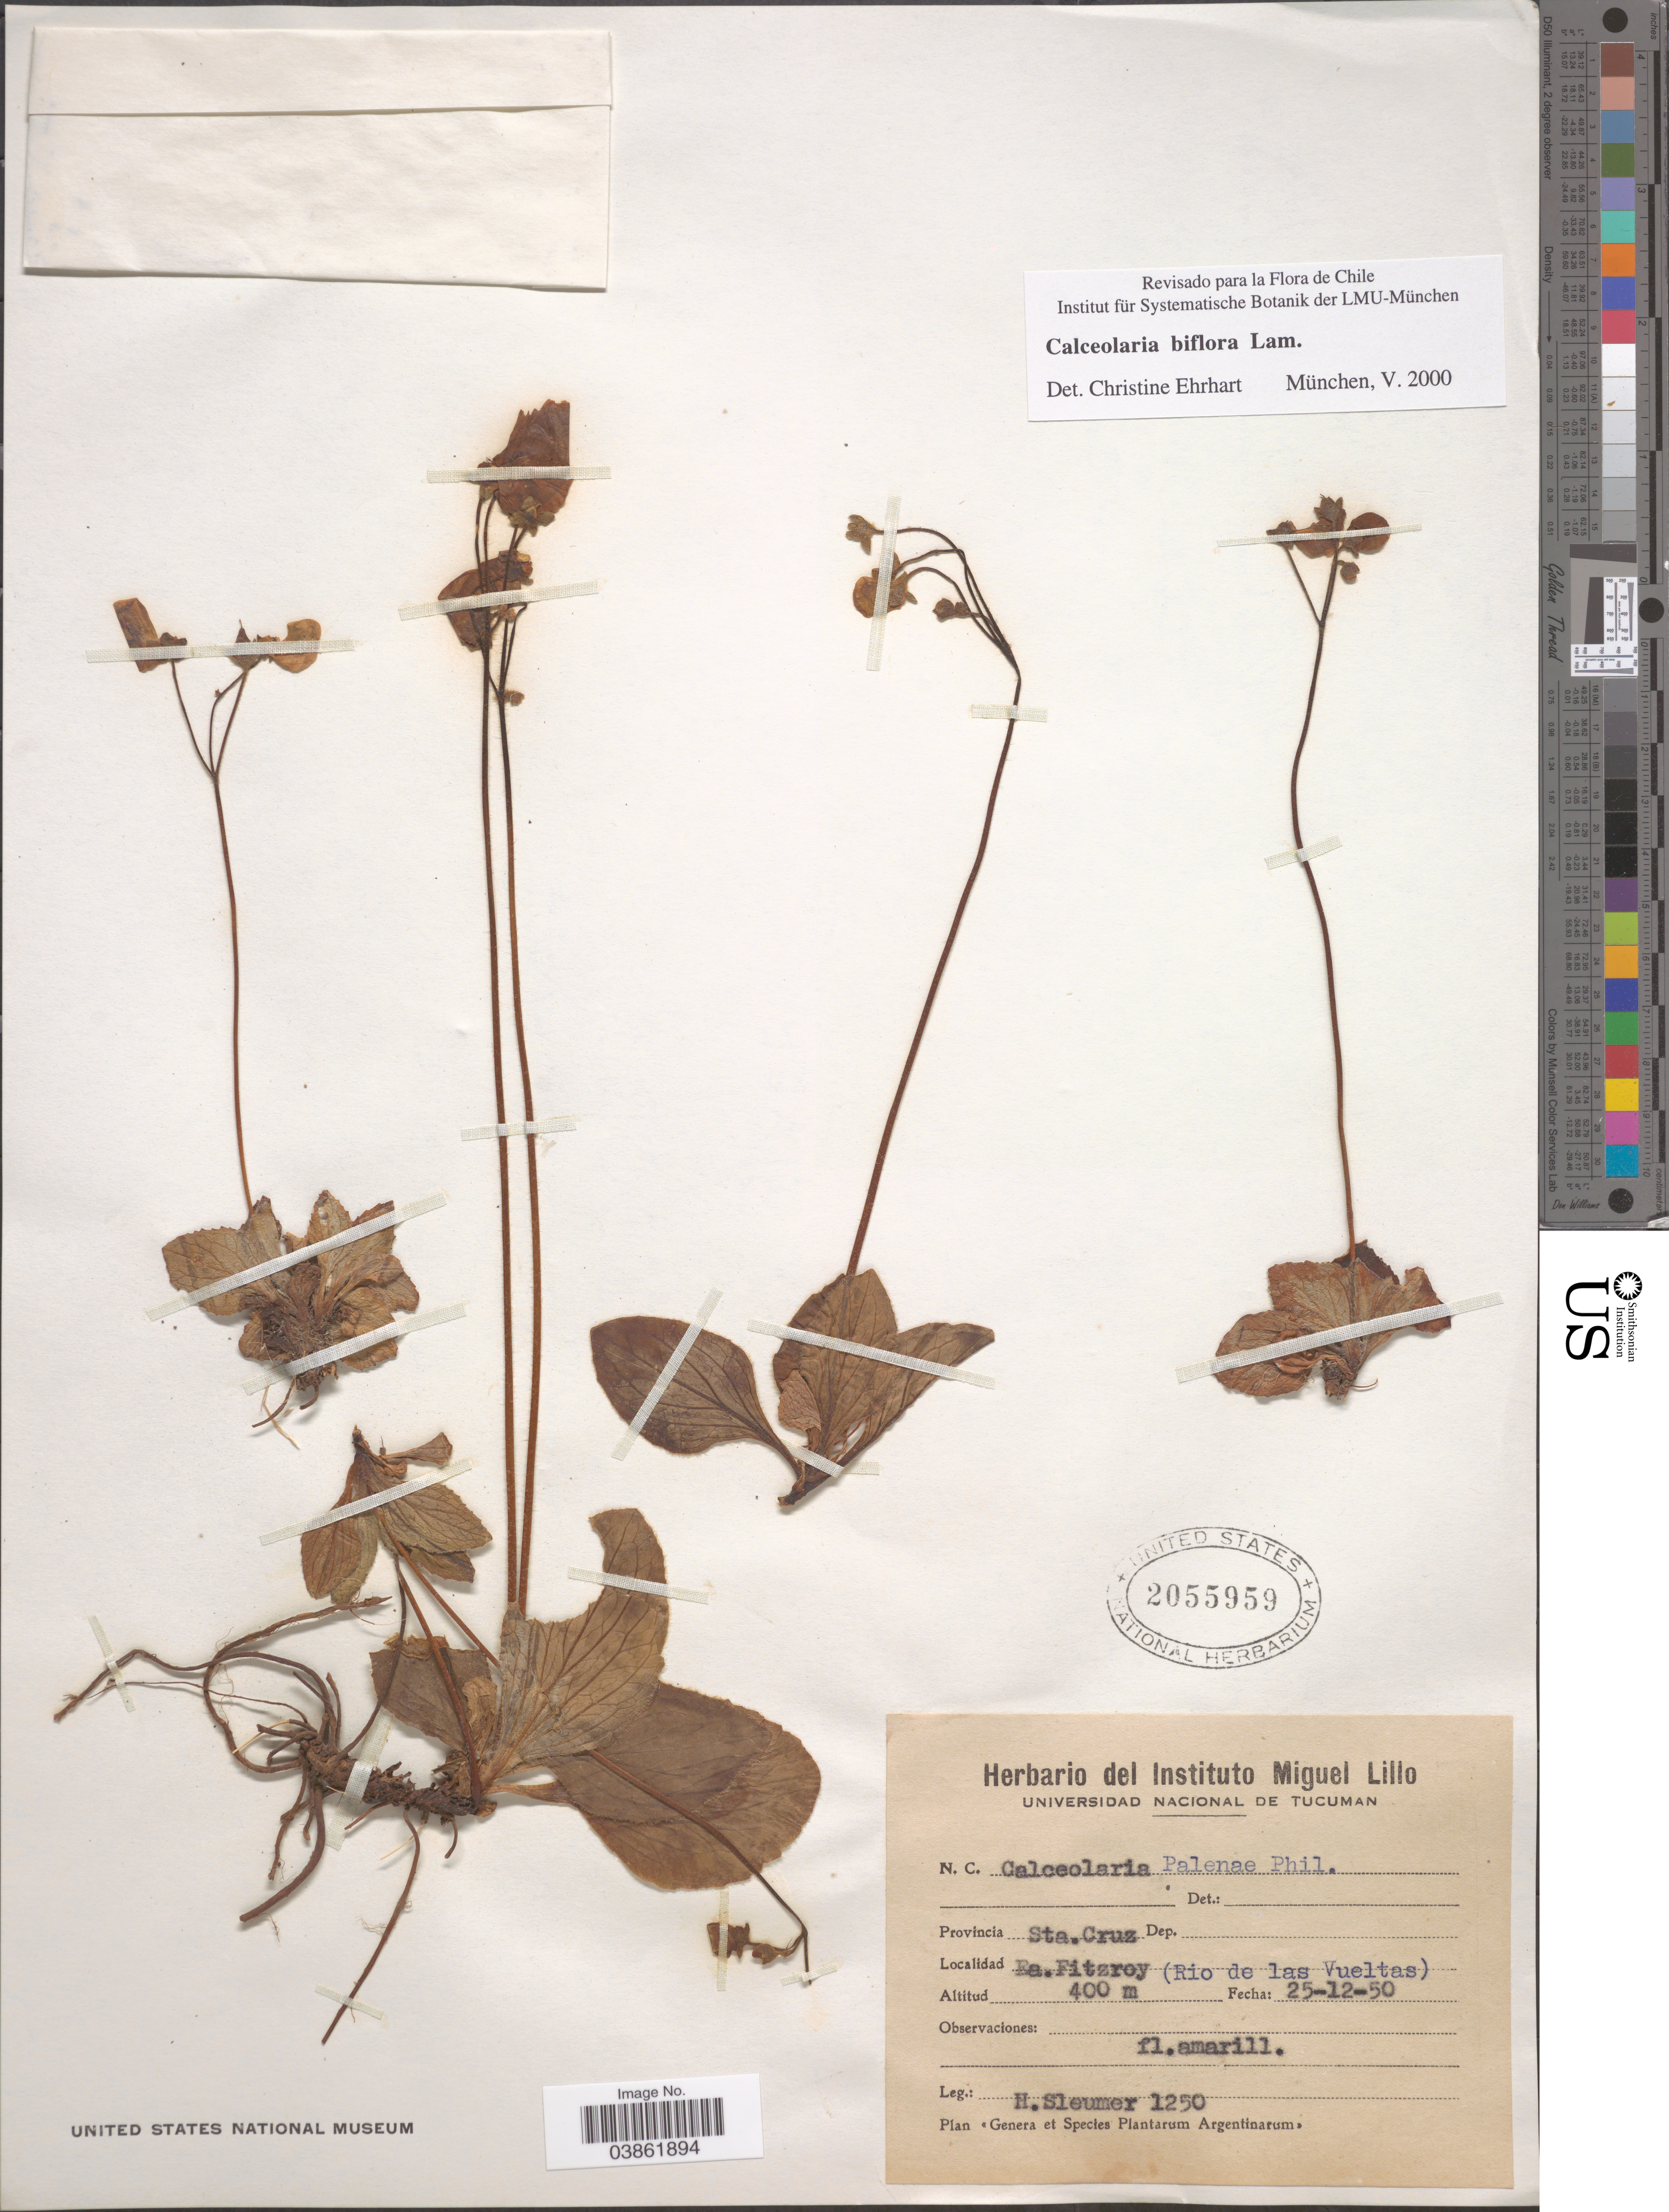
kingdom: Plantae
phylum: Tracheophyta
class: Magnoliopsida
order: Lamiales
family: Calceolariaceae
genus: Calceolaria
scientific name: Calceolaria biflora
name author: Lam.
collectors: H. O. Sleumer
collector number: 1250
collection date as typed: Transcribed d/m/y: 25/12/50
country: Argentina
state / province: Santa Cruz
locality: Ea. Fitzroy (Rio de la Vueltas).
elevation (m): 400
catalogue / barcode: US 2055959